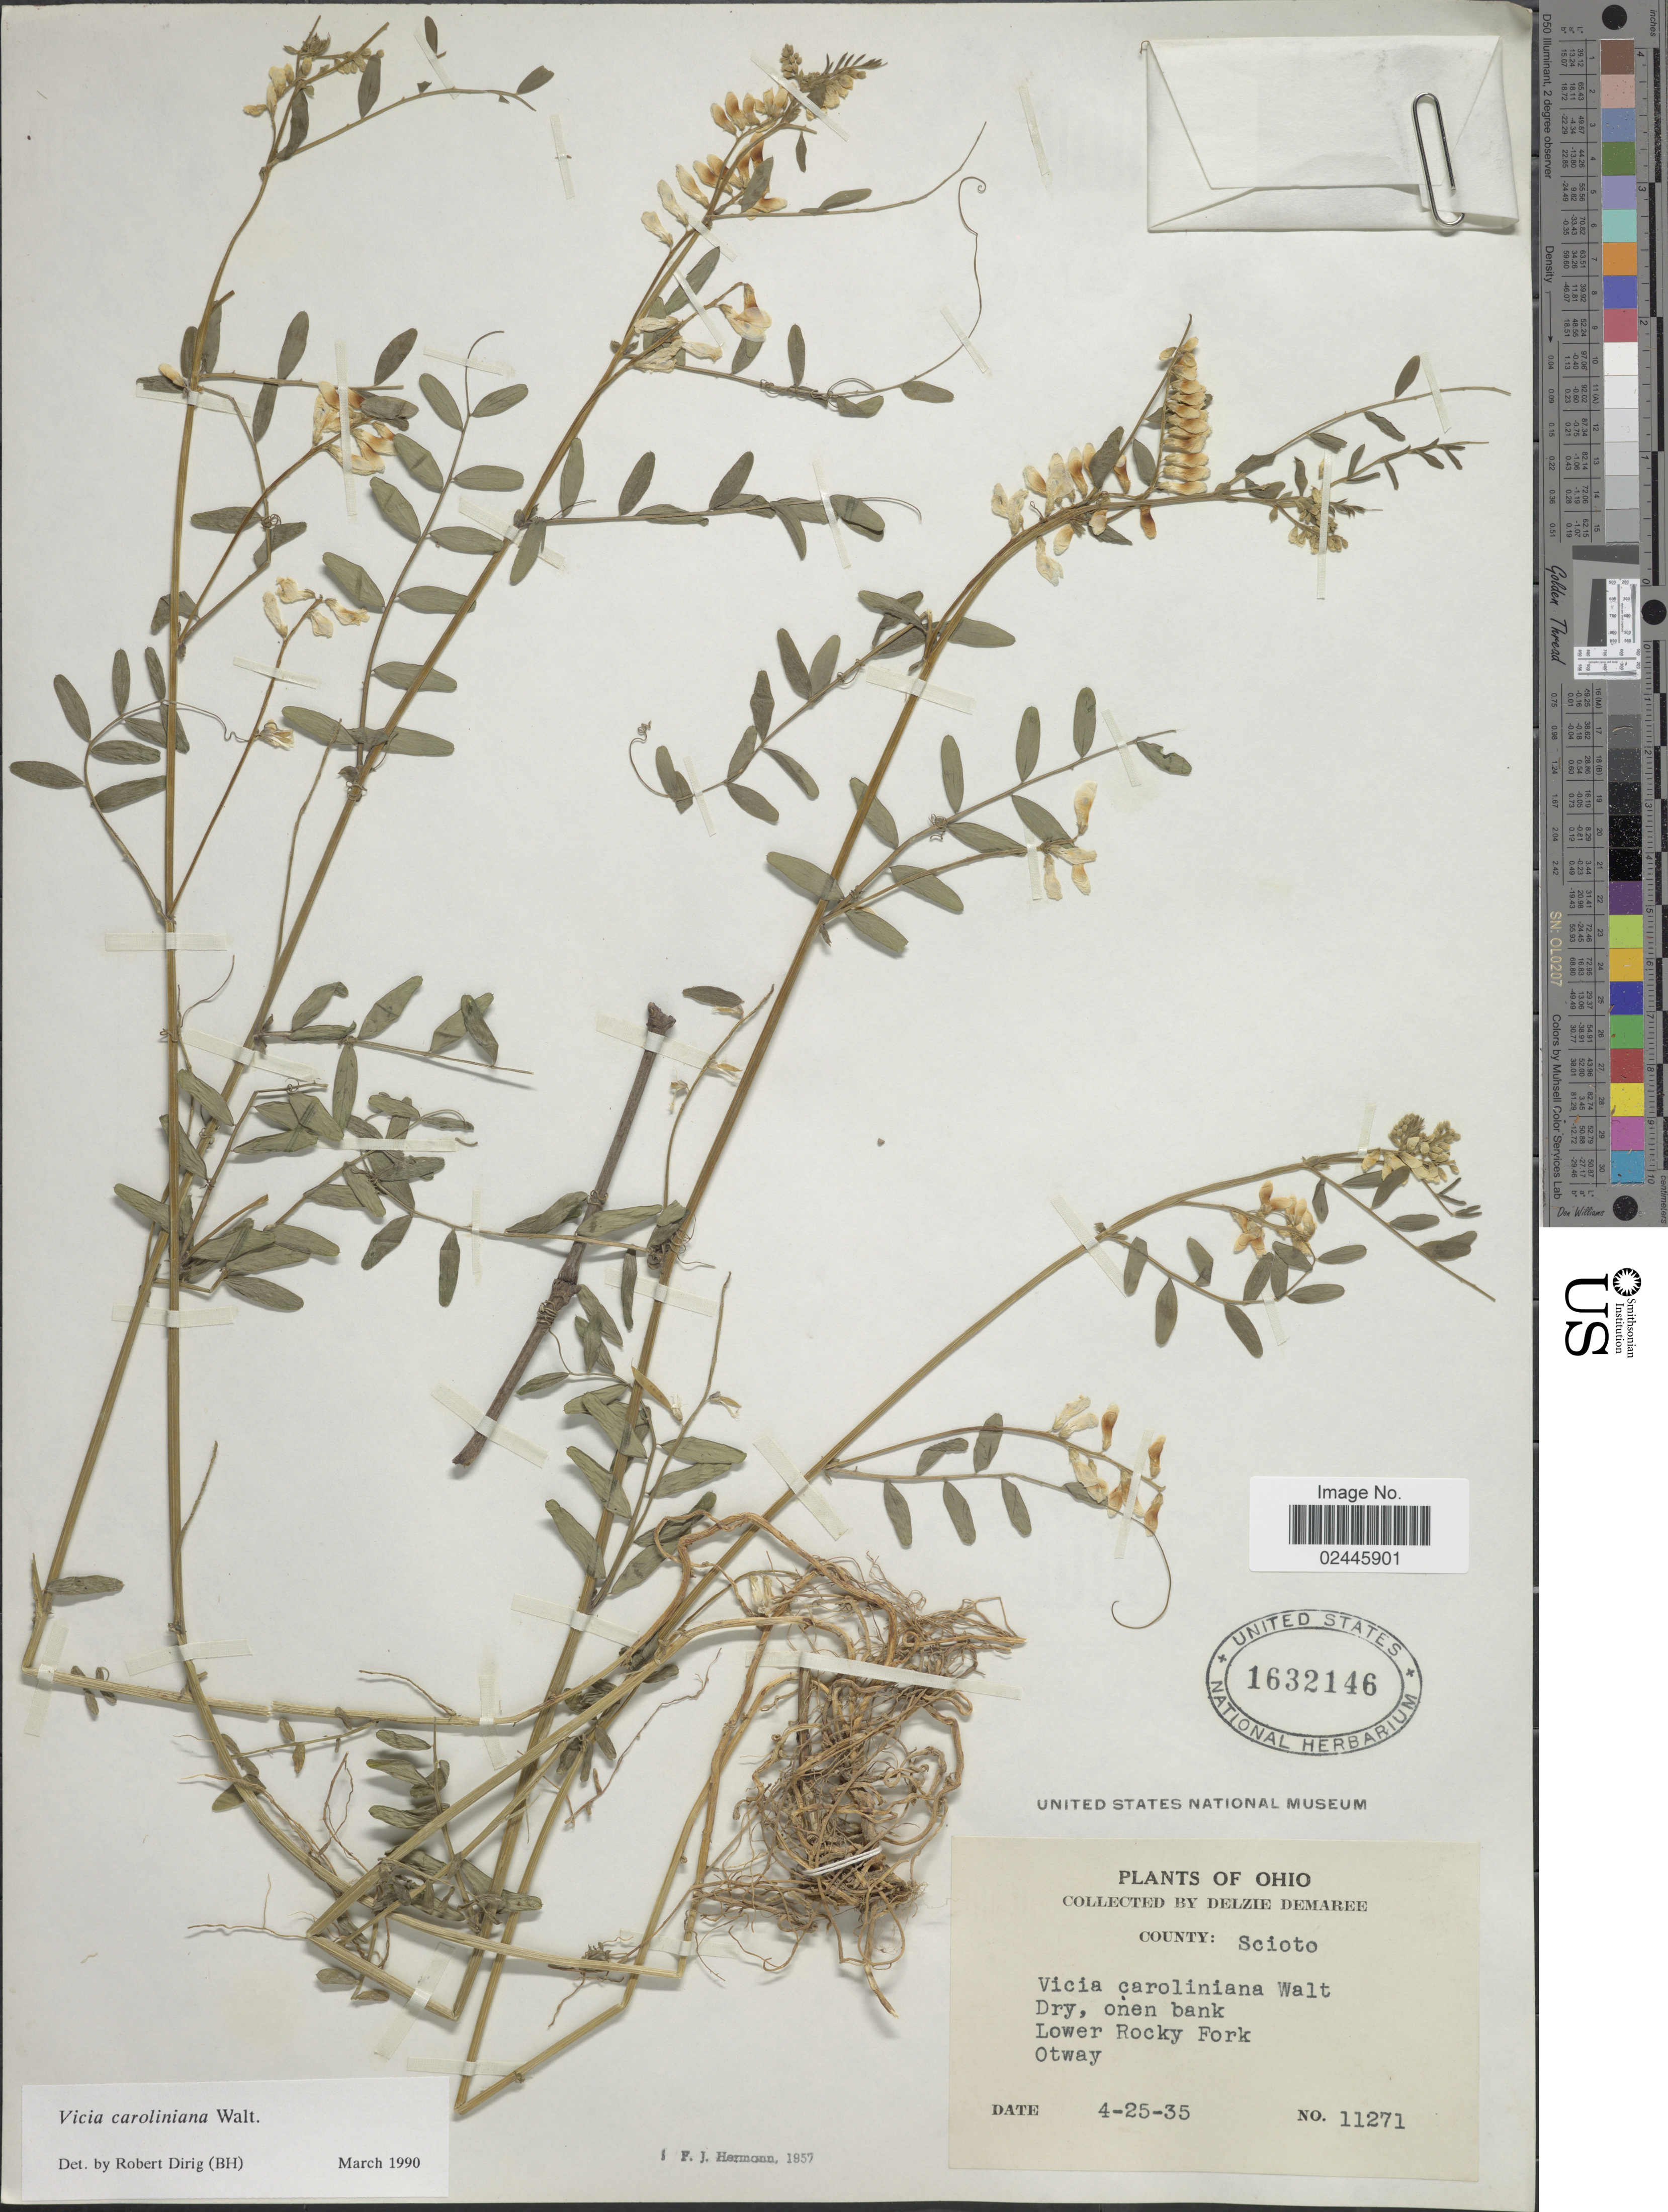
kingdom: Plantae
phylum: Tracheophyta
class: Magnoliopsida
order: Fabales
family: Fabaceae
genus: Vicia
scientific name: Vicia caroliniana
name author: Walter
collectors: D. Demaree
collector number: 11271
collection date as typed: Transcribed d/m/y: 25/4/35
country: United States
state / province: Ohio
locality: County: Scioto, dry, open bank, Lower Rocky Fork, Otway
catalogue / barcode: US 1632146